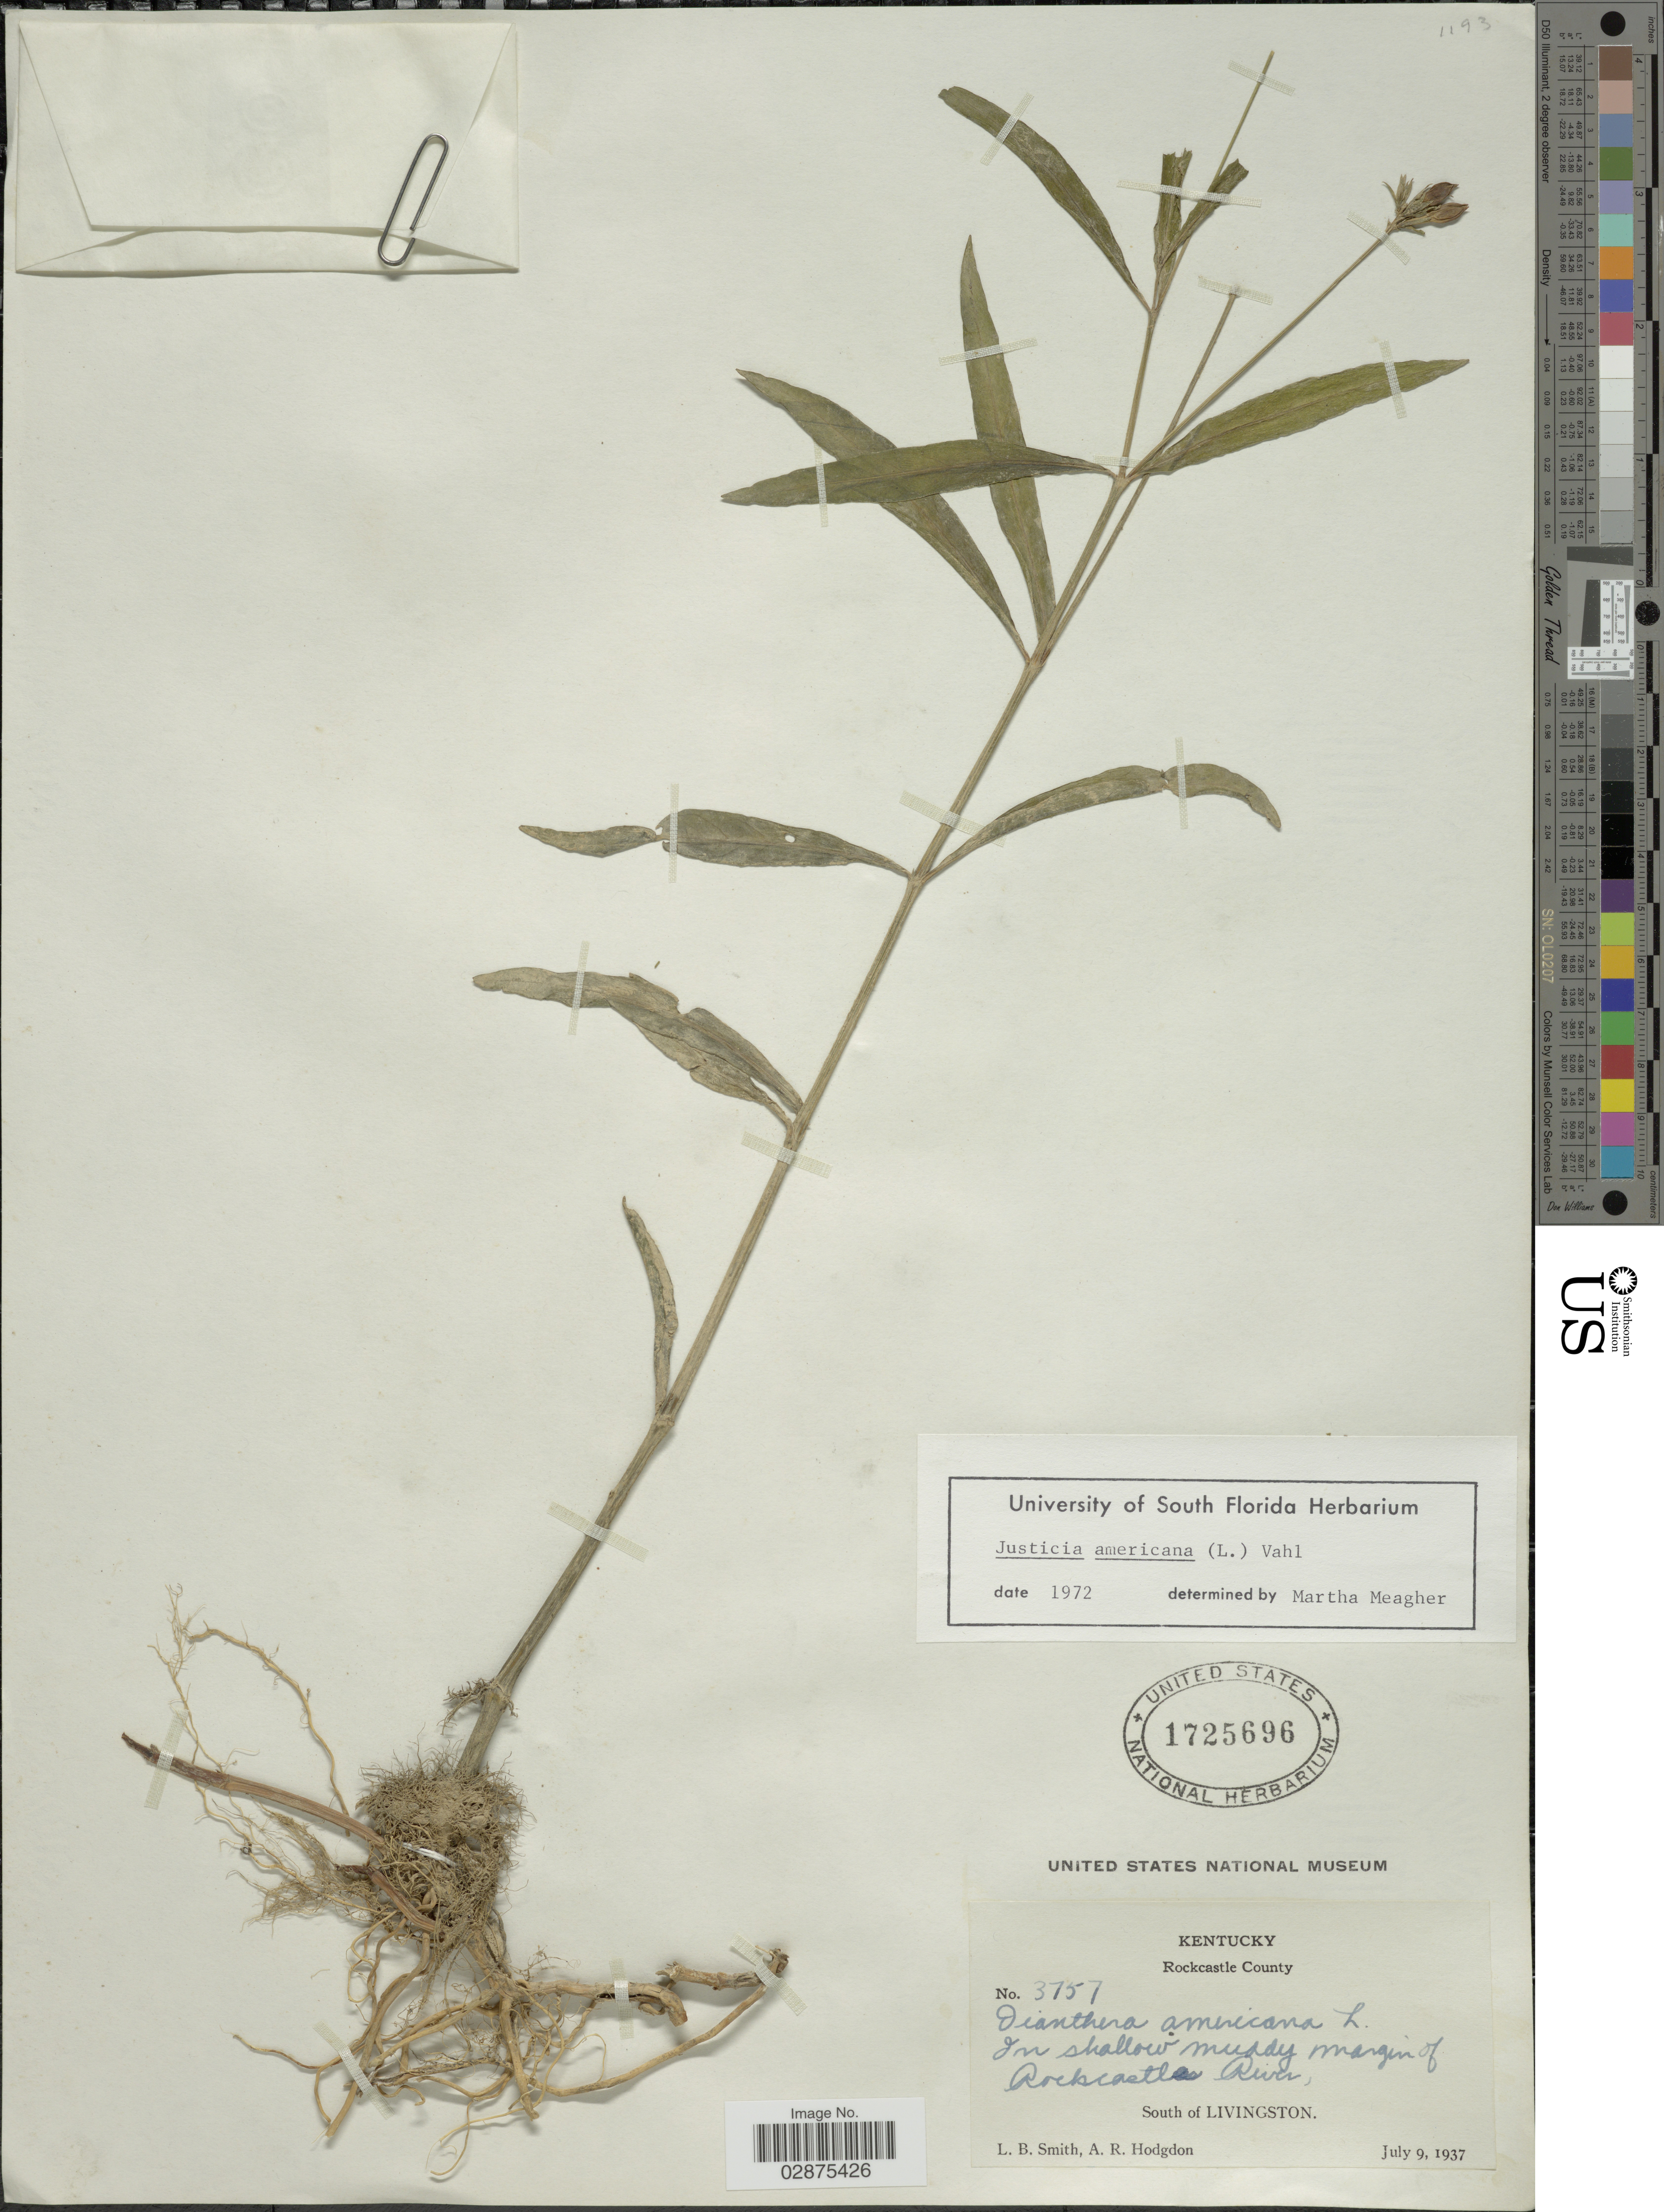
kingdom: Plantae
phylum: Tracheophyta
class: Magnoliopsida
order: Lamiales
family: Acanthaceae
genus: Justicia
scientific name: Justicia americana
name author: (L.) Vahl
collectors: L. Smith & A. R. Hodgdon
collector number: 3757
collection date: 1937-07-09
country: United States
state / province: Kentucky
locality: Rockcastle County. In shallow muddy margin of RockcastleRiver, South of Livingstone.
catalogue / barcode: US 1725696